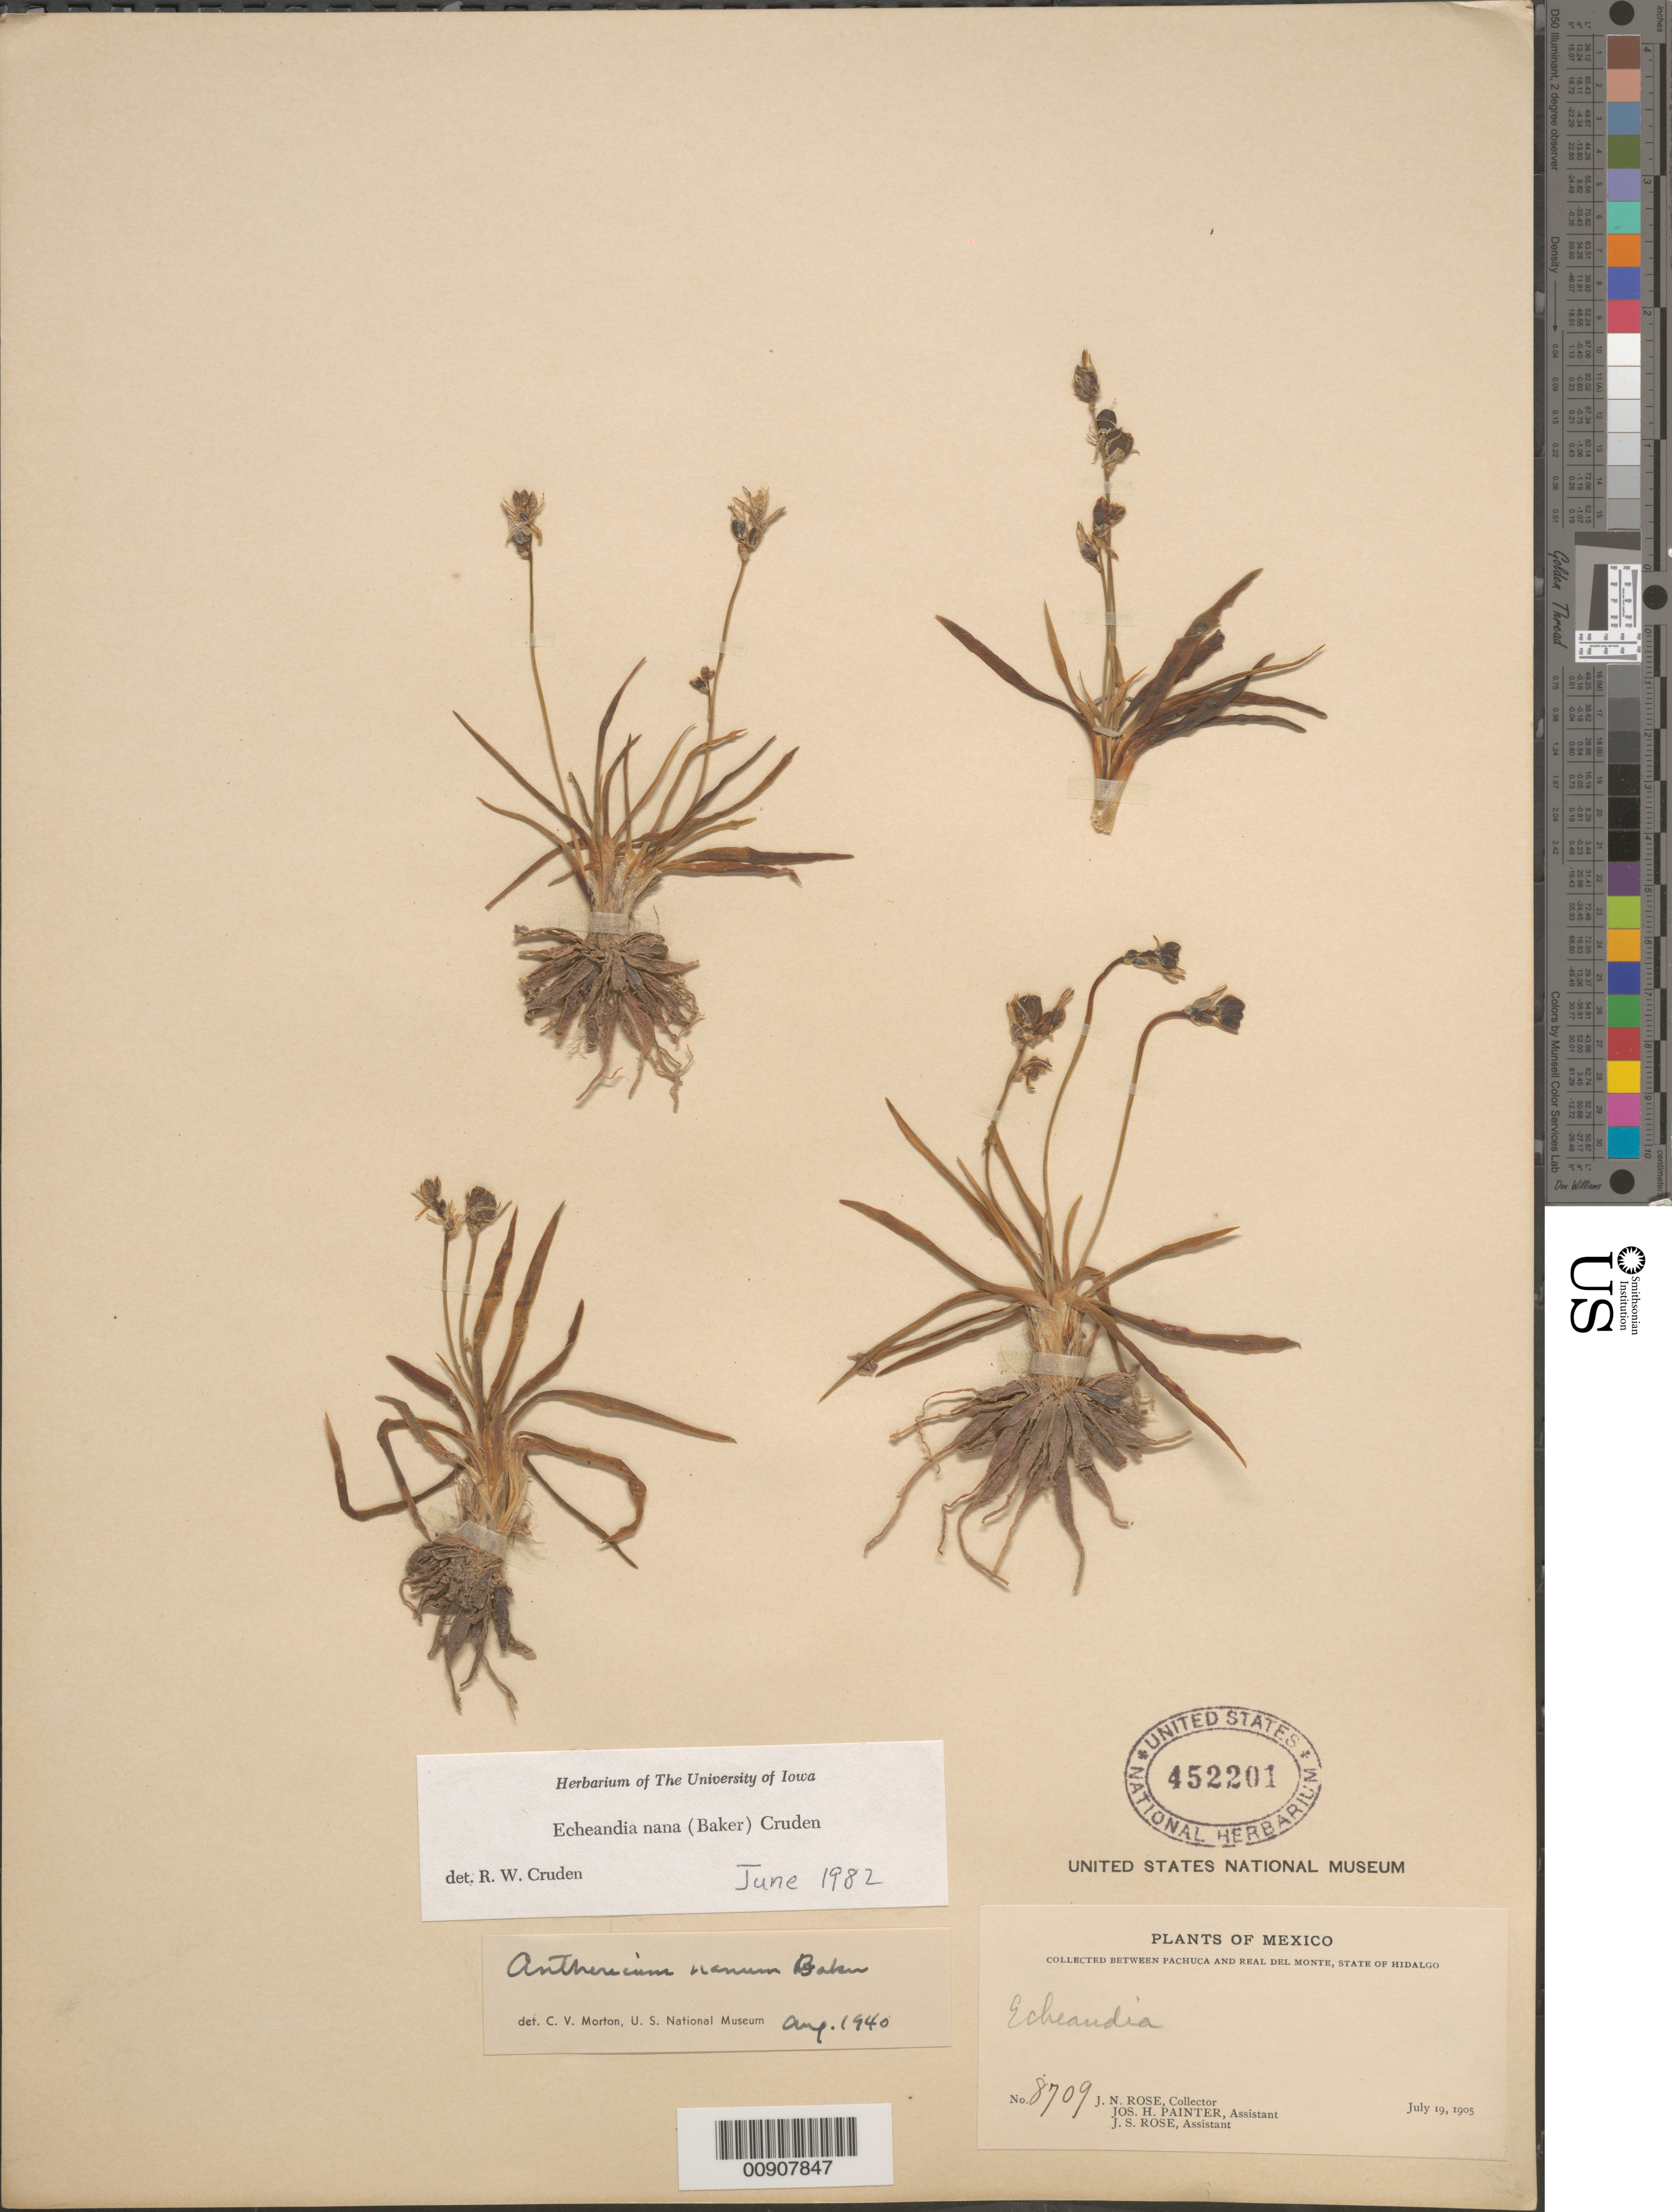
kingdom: Plantae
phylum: Tracheophyta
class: Liliopsida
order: Asparagales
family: Asparagaceae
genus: Echeandia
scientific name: Echeandia nana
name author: (Baker) Cruden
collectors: J. N. Rose, J. H. Painter & J. S. Rose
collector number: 8709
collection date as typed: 19 Jul 1905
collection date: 1905-07-19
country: Mexico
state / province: Hidalgo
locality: Between Pachuca and Real del Monte, State of Hidalgo.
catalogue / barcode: US 452201